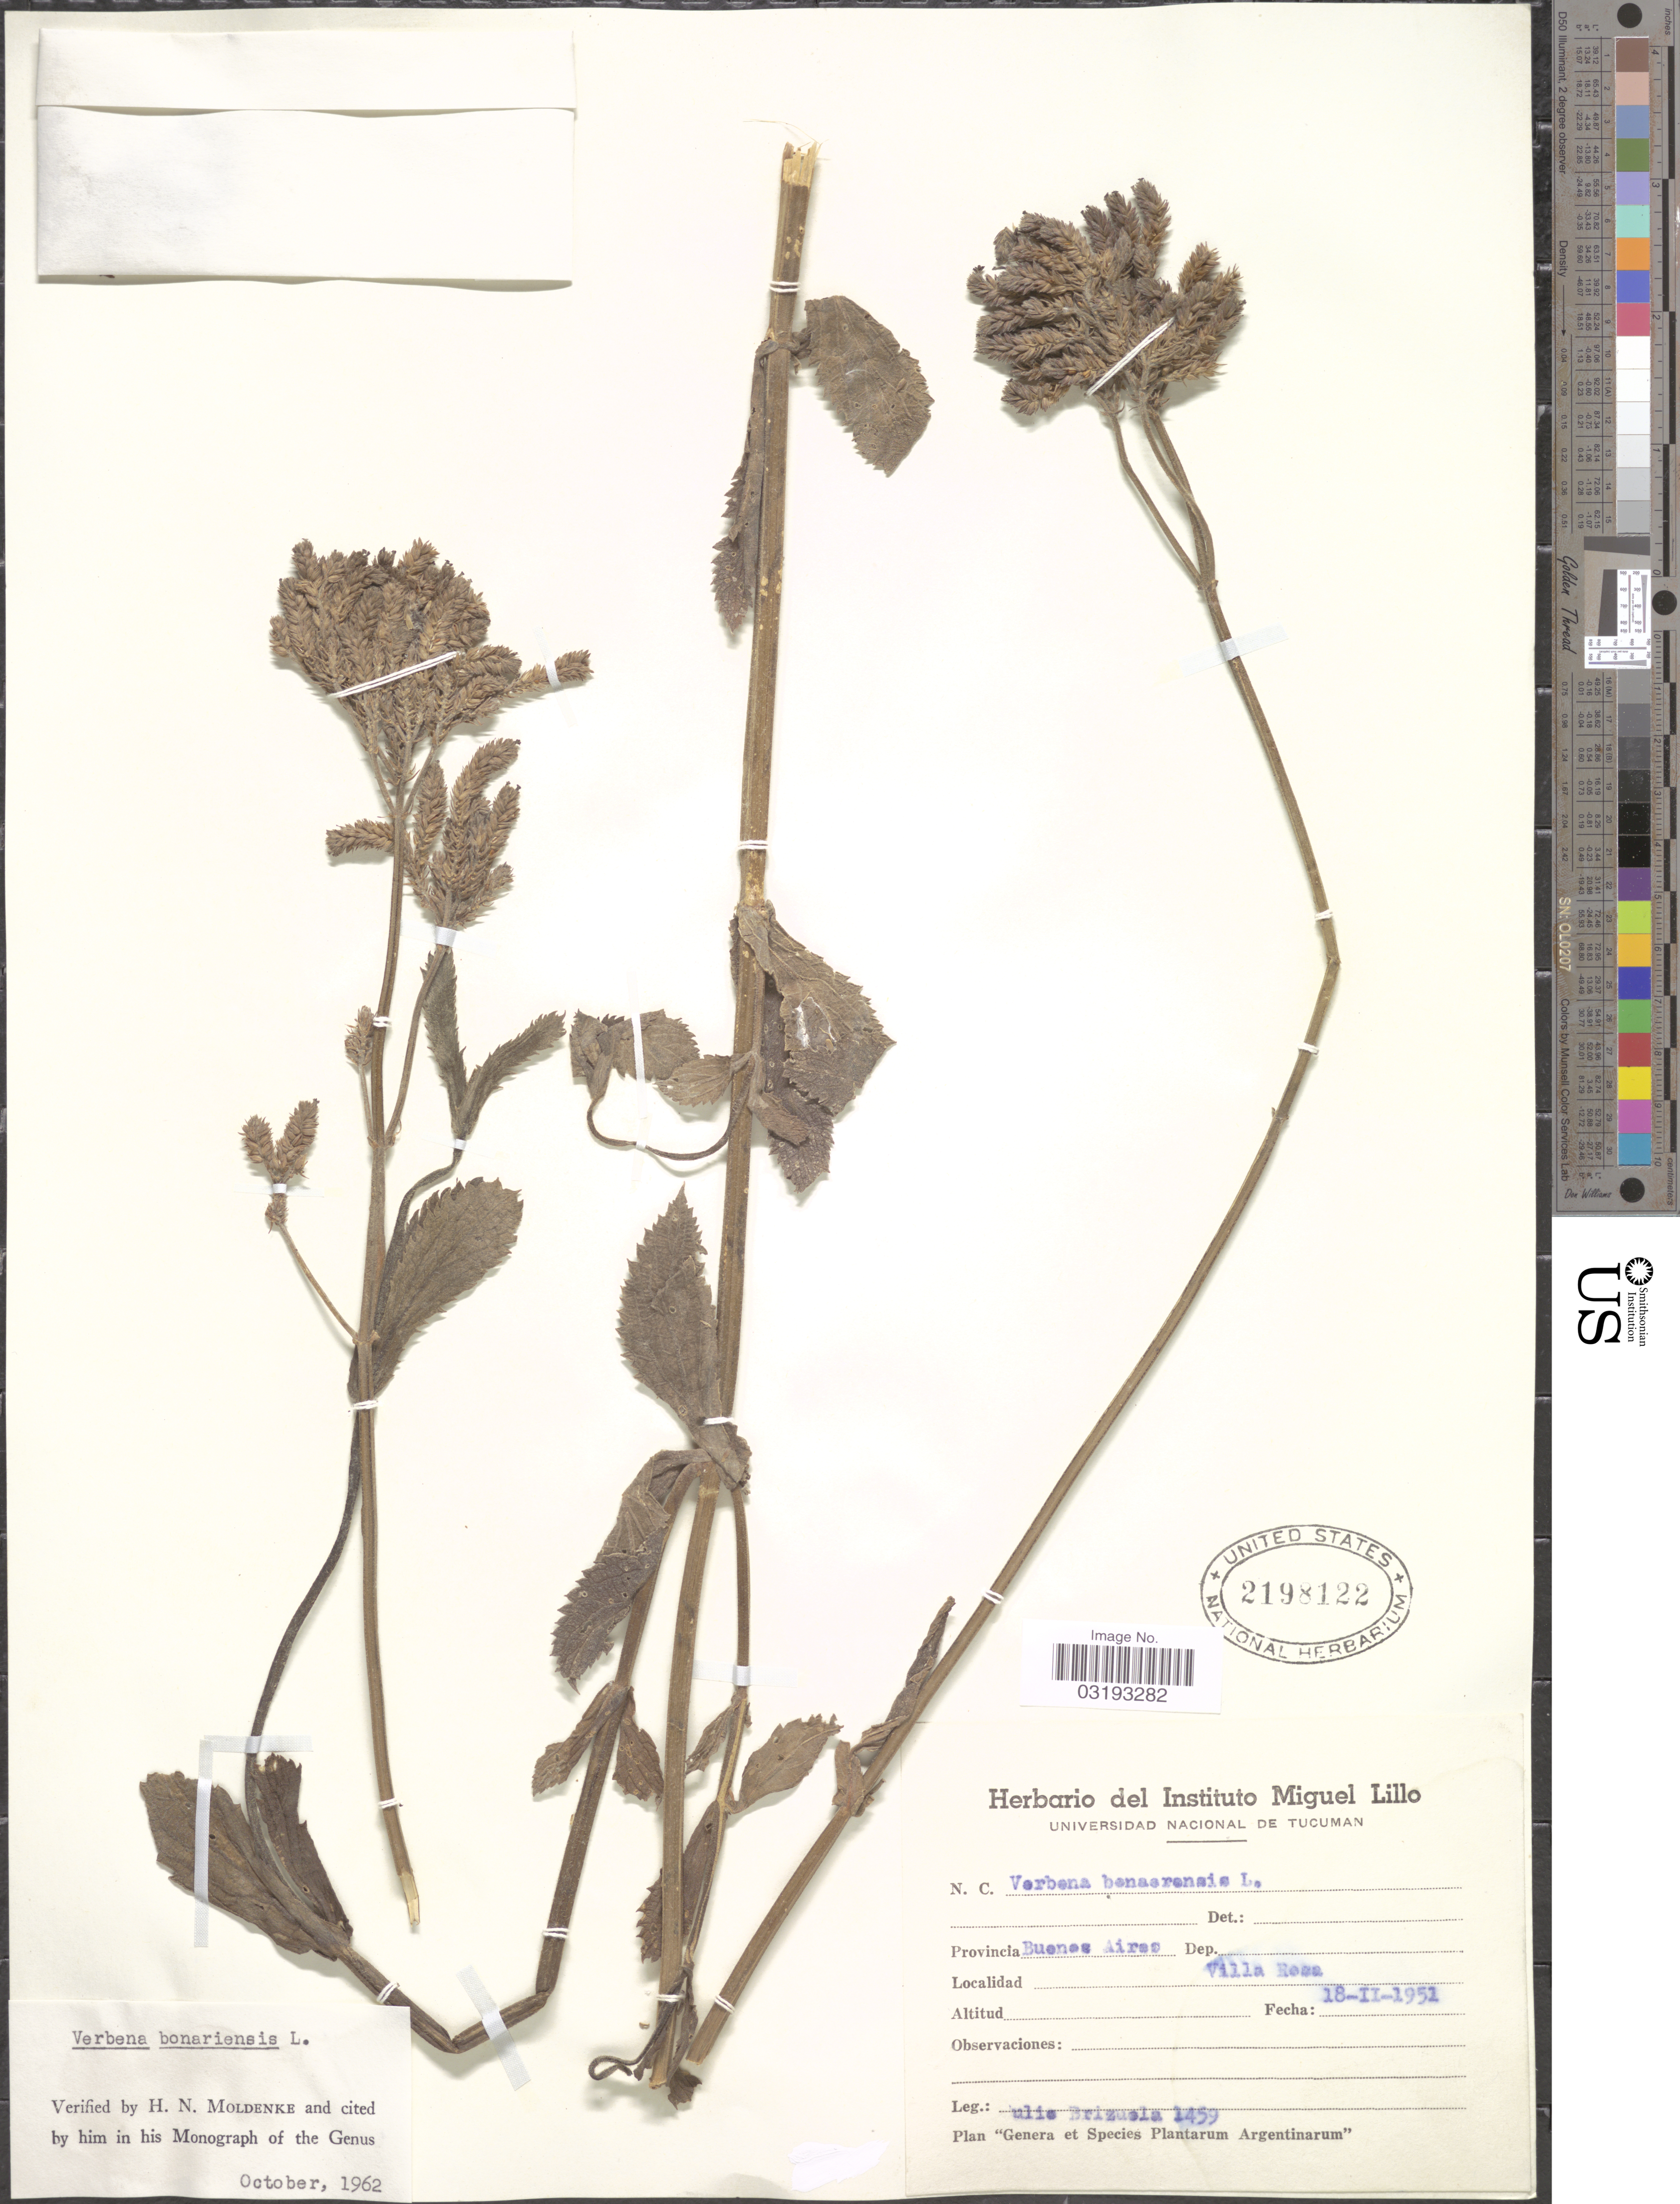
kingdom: Plantae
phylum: Tracheophyta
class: Magnoliopsida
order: Lamiales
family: Verbenaceae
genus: Verbena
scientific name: Verbena bonariensis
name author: L.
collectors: J. Brizuela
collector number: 1459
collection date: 1951-02-18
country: Argentina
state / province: Buenos Aires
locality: Dep. Villa Rosa.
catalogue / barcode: US 2198122